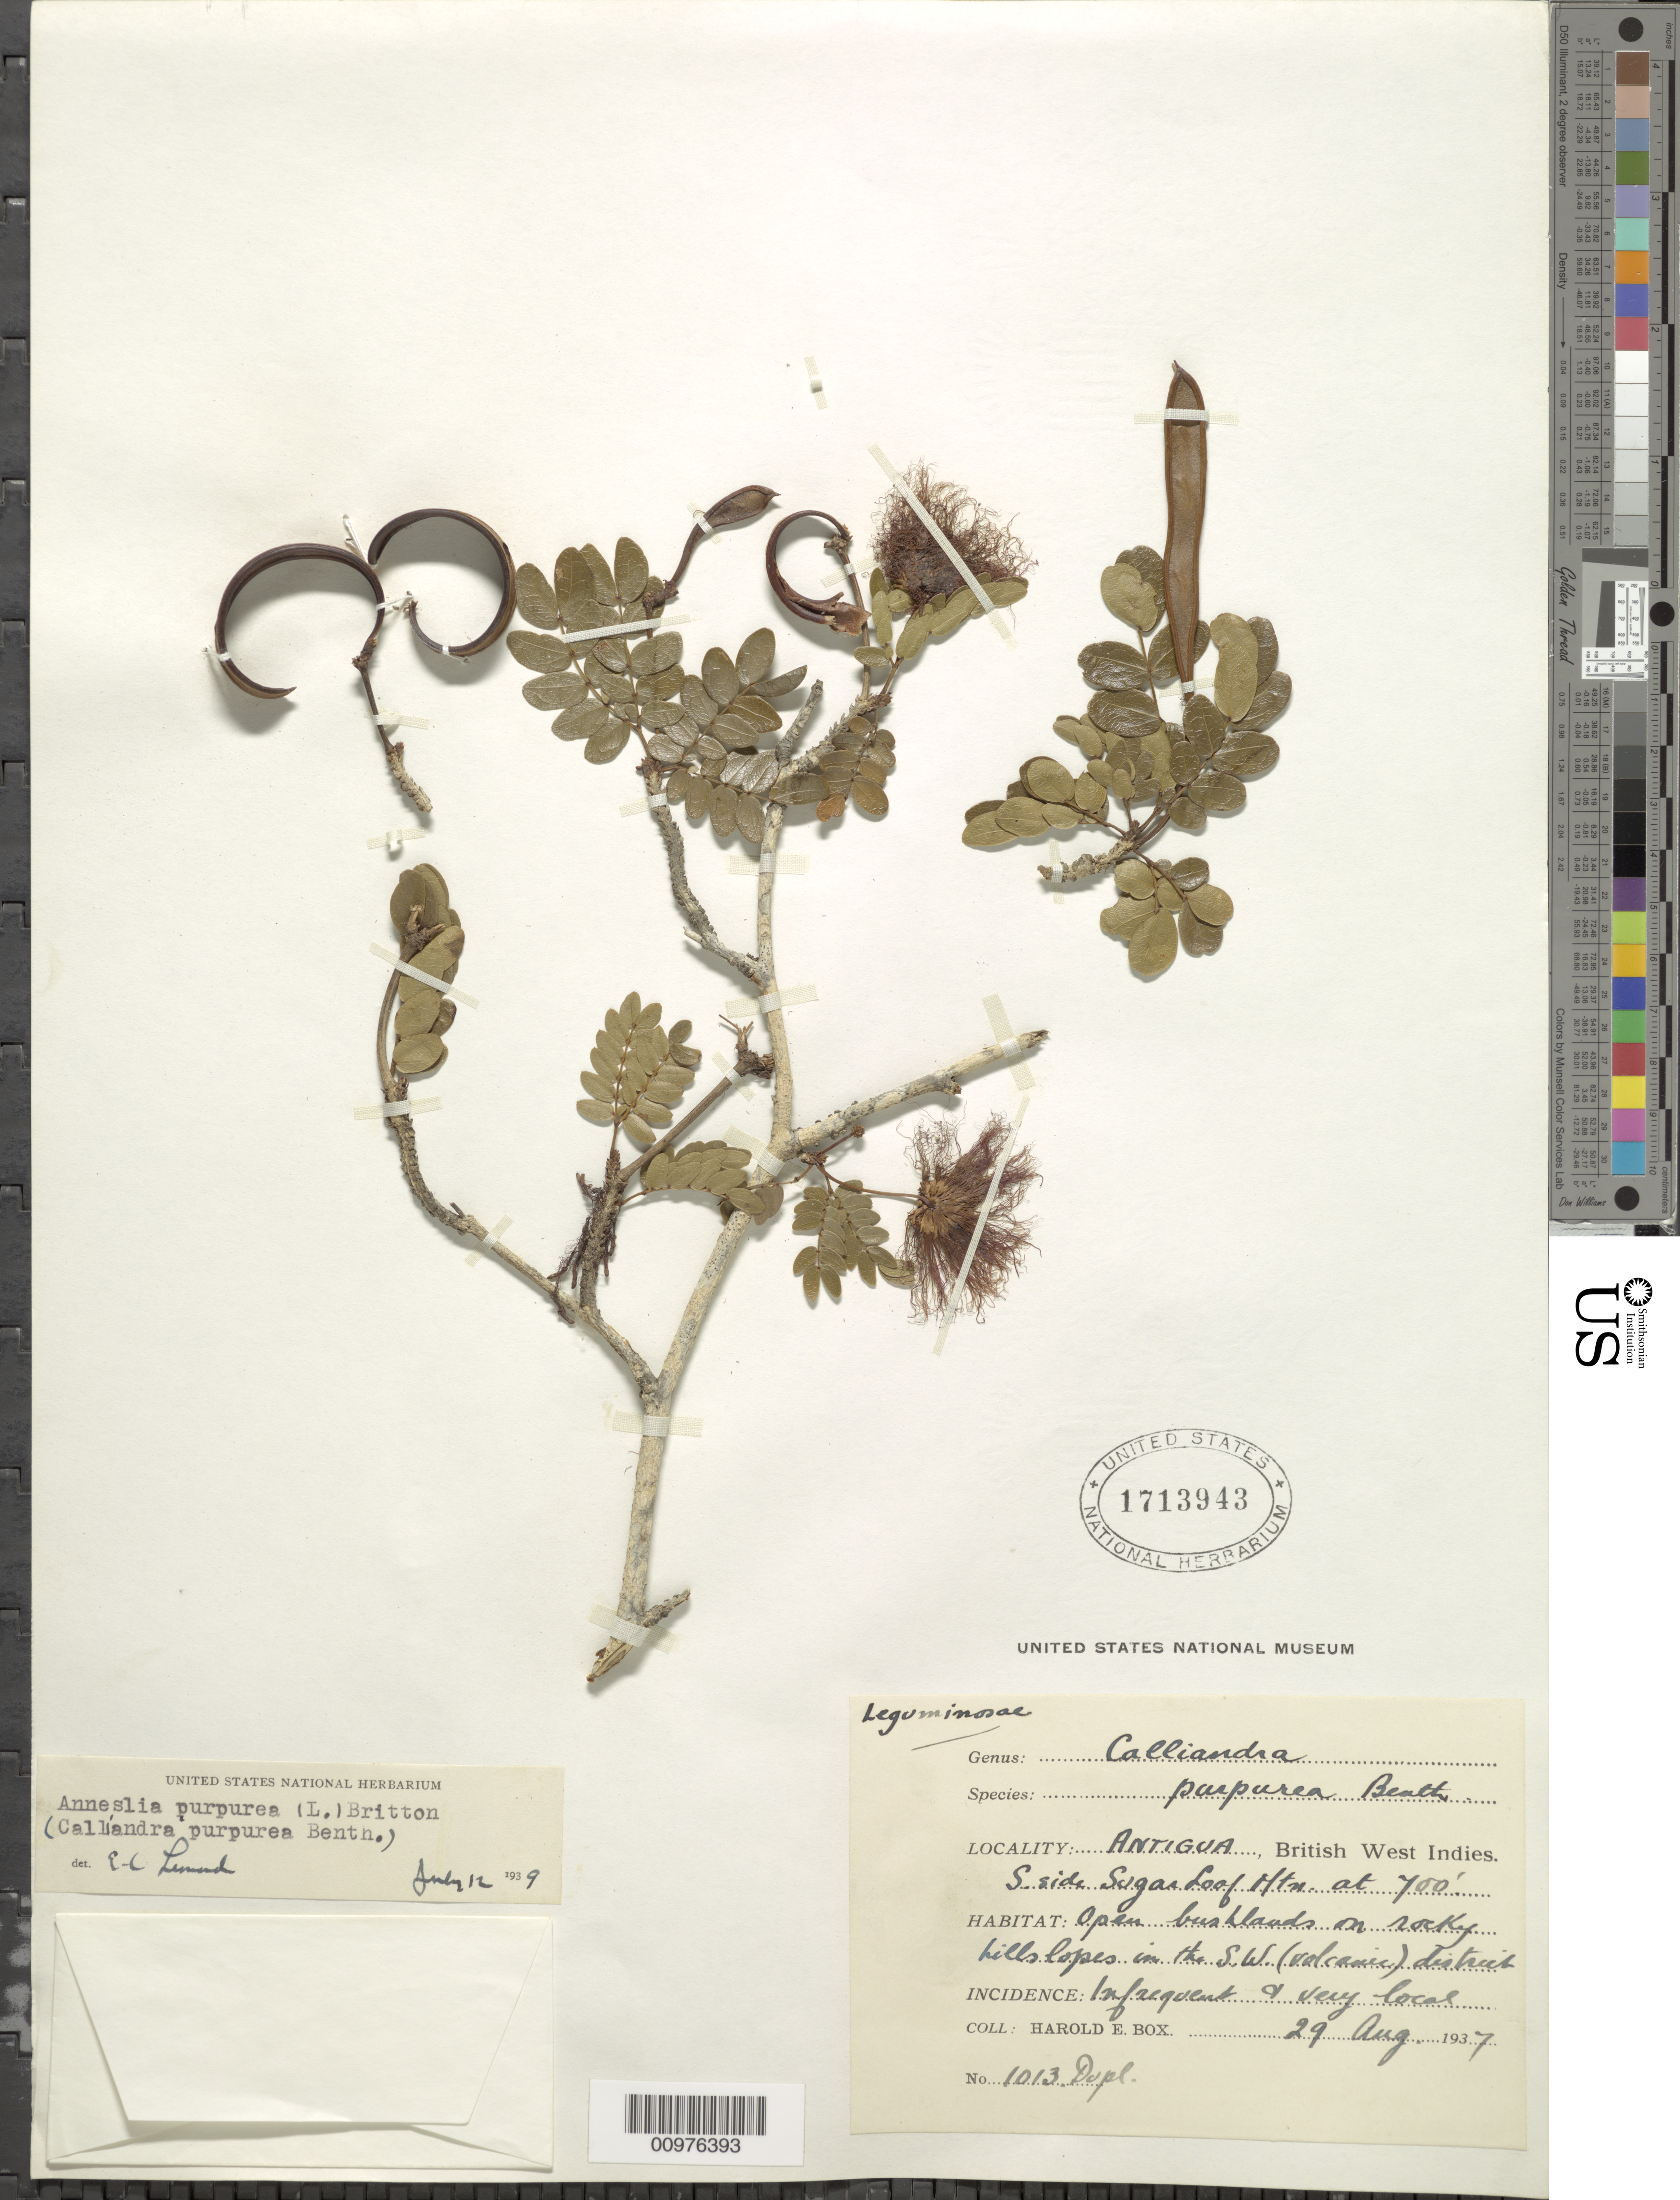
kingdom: Plantae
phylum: Tracheophyta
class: Magnoliopsida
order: Fabales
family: Fabaceae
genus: Calliandra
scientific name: Calliandra purpurea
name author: (L.) Benth.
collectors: H. E. Box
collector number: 1013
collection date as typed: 29 Aug 1937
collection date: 1937-08-29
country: Antigua and Barbuda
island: Leeward Is.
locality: South Side of Sugar Loaf Mt.; Open bushlands on rocky hillslopes in the SW (volcanic) district; incidence: infrequent and very local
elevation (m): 213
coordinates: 0 N, 0 E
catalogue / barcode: US 1713943